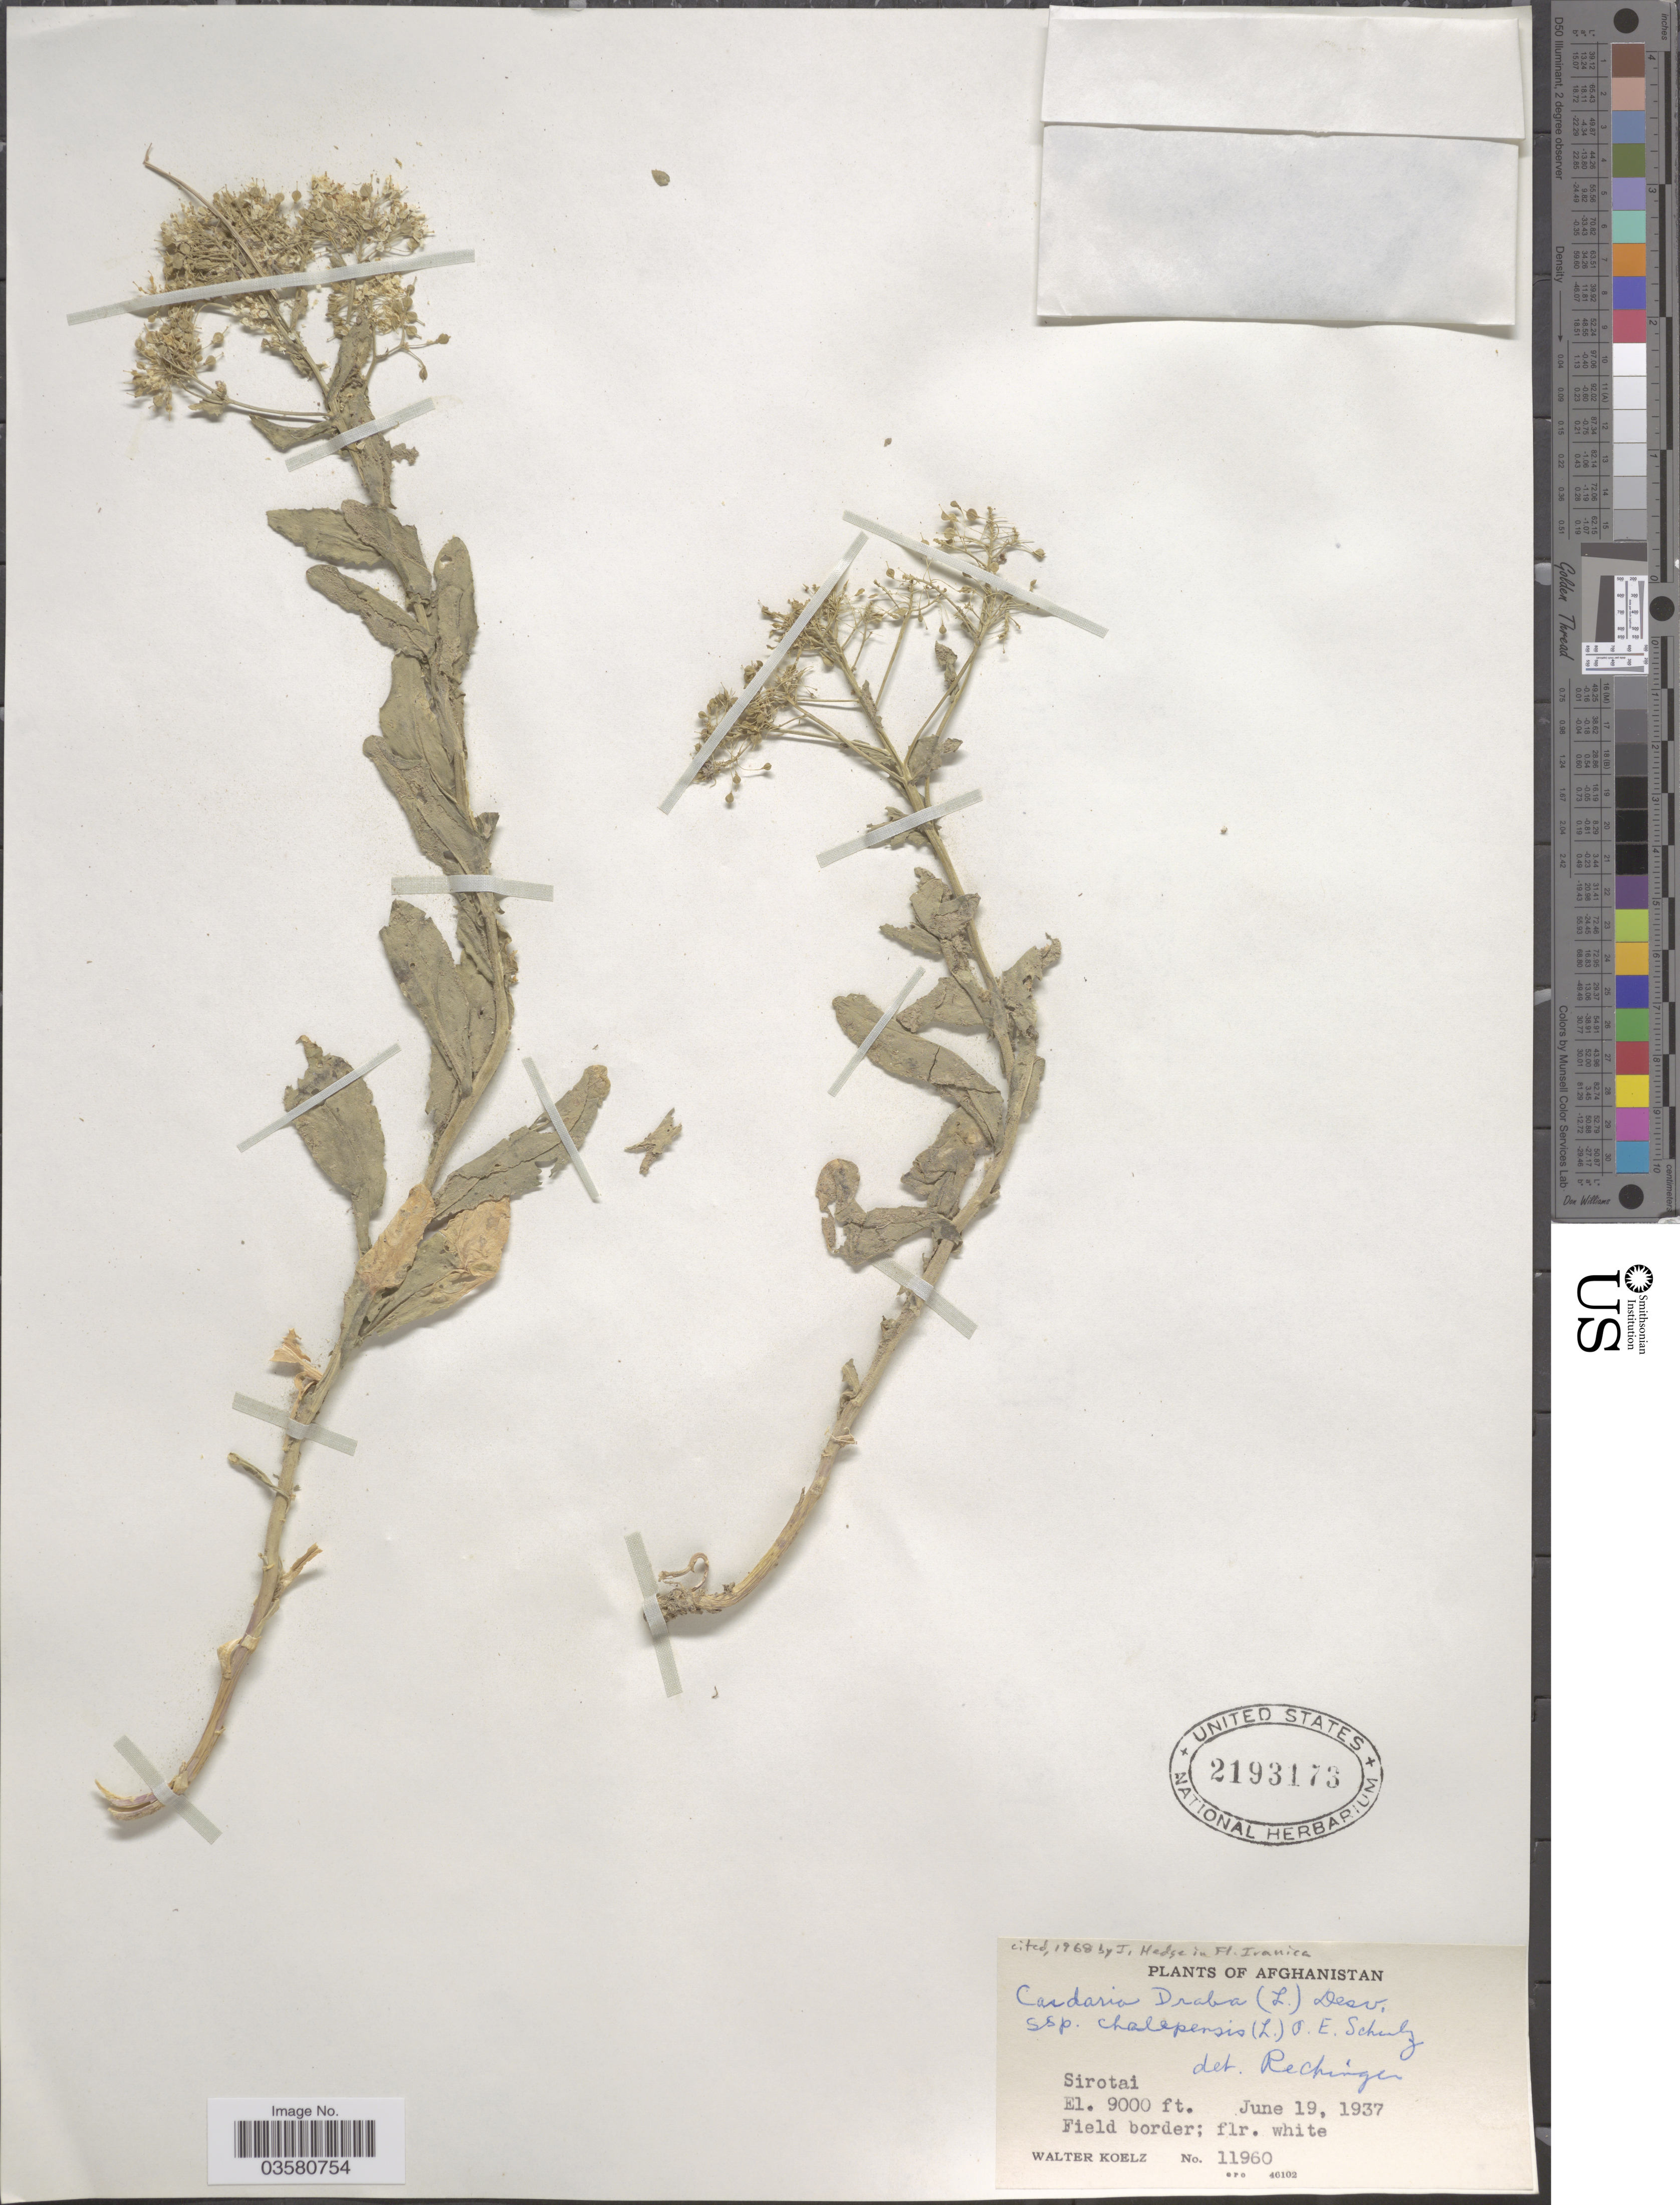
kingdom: Plantae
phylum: Tracheophyta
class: Magnoliopsida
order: Brassicales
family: Brassicaceae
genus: Lepidium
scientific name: Lepidium chalepense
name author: L.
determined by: Strong, M. T., (US), Smithsonian Institution - National Museum of Natural History (UNITED STATES)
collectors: W. N. Koelz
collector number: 11960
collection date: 1937-06-19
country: Afghanistan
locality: Sirotai.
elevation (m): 2743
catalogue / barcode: US 2193173